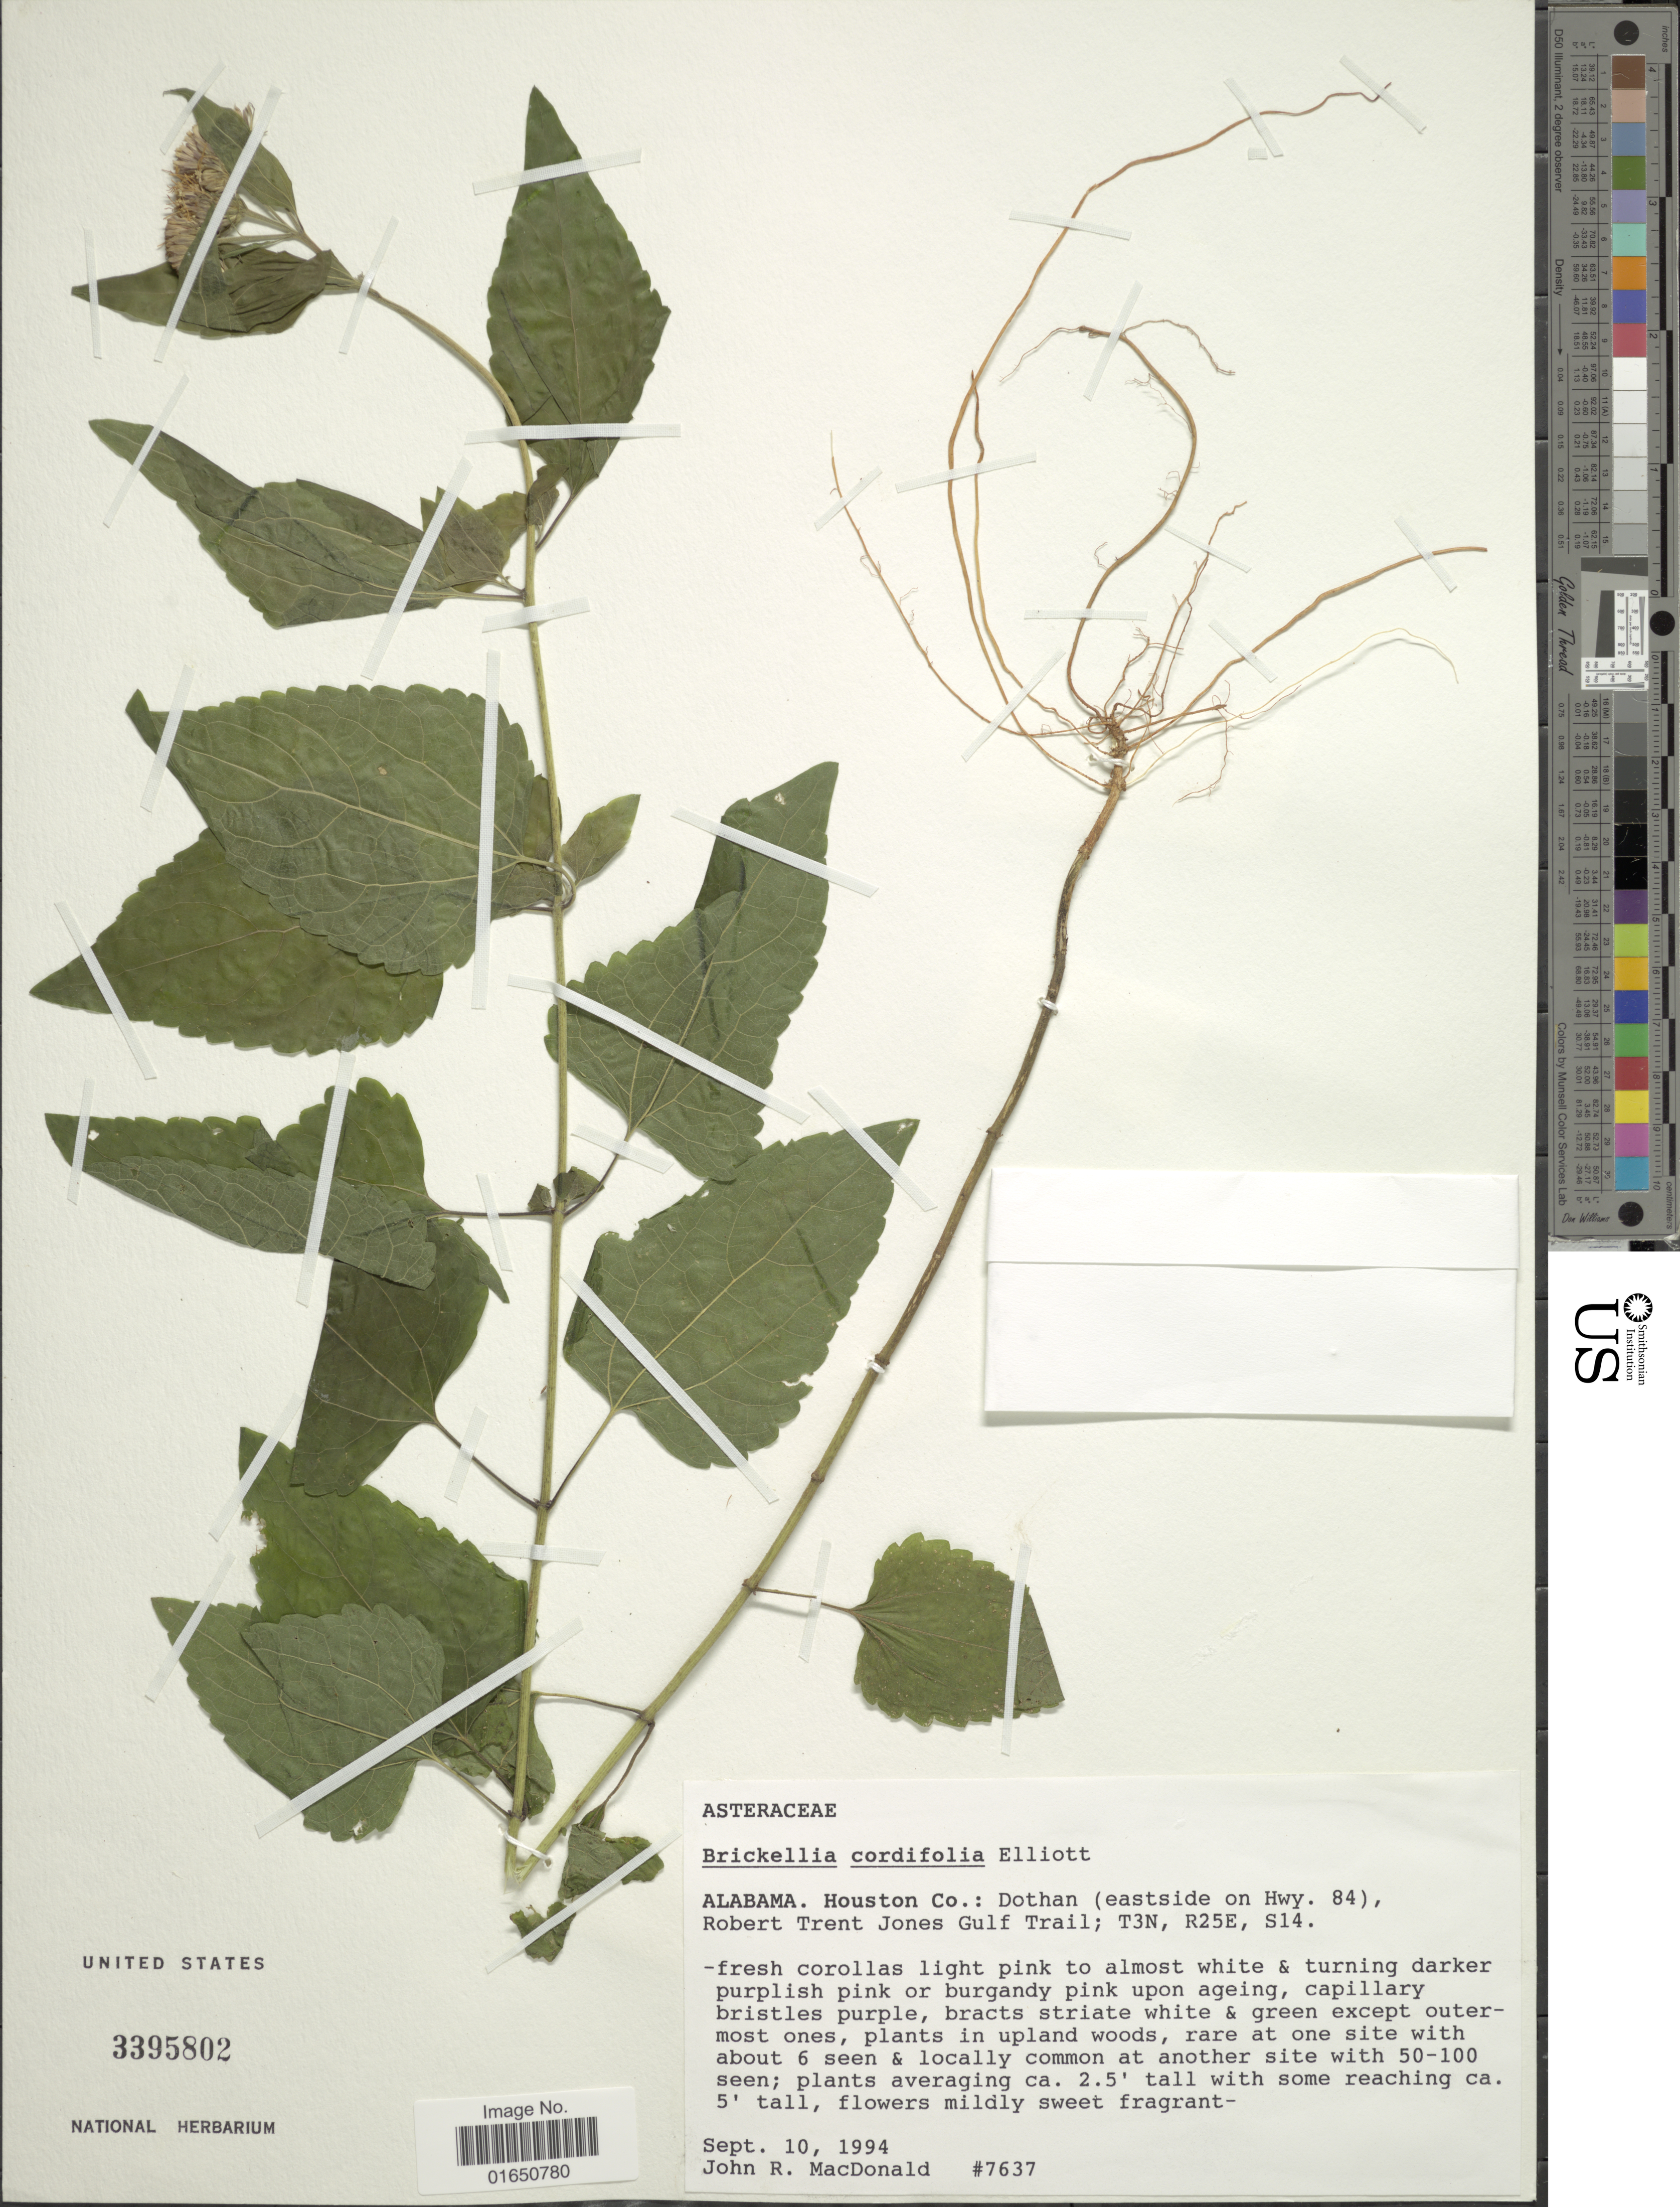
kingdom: Plantae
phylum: Tracheophyta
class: Magnoliopsida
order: Asterales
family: Asteraceae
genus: Brickellia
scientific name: Brickellia coridifolia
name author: (DC.) B.L. Rob.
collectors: J. MacDonald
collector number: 7637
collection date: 1994-09-10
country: United States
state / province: Alabama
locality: Alabama. Houston Co.: Dothan (eastside on Hwy. 84), Robert Trent Jones Gulf Trail; T3N; R25E; S14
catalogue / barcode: US 3395802